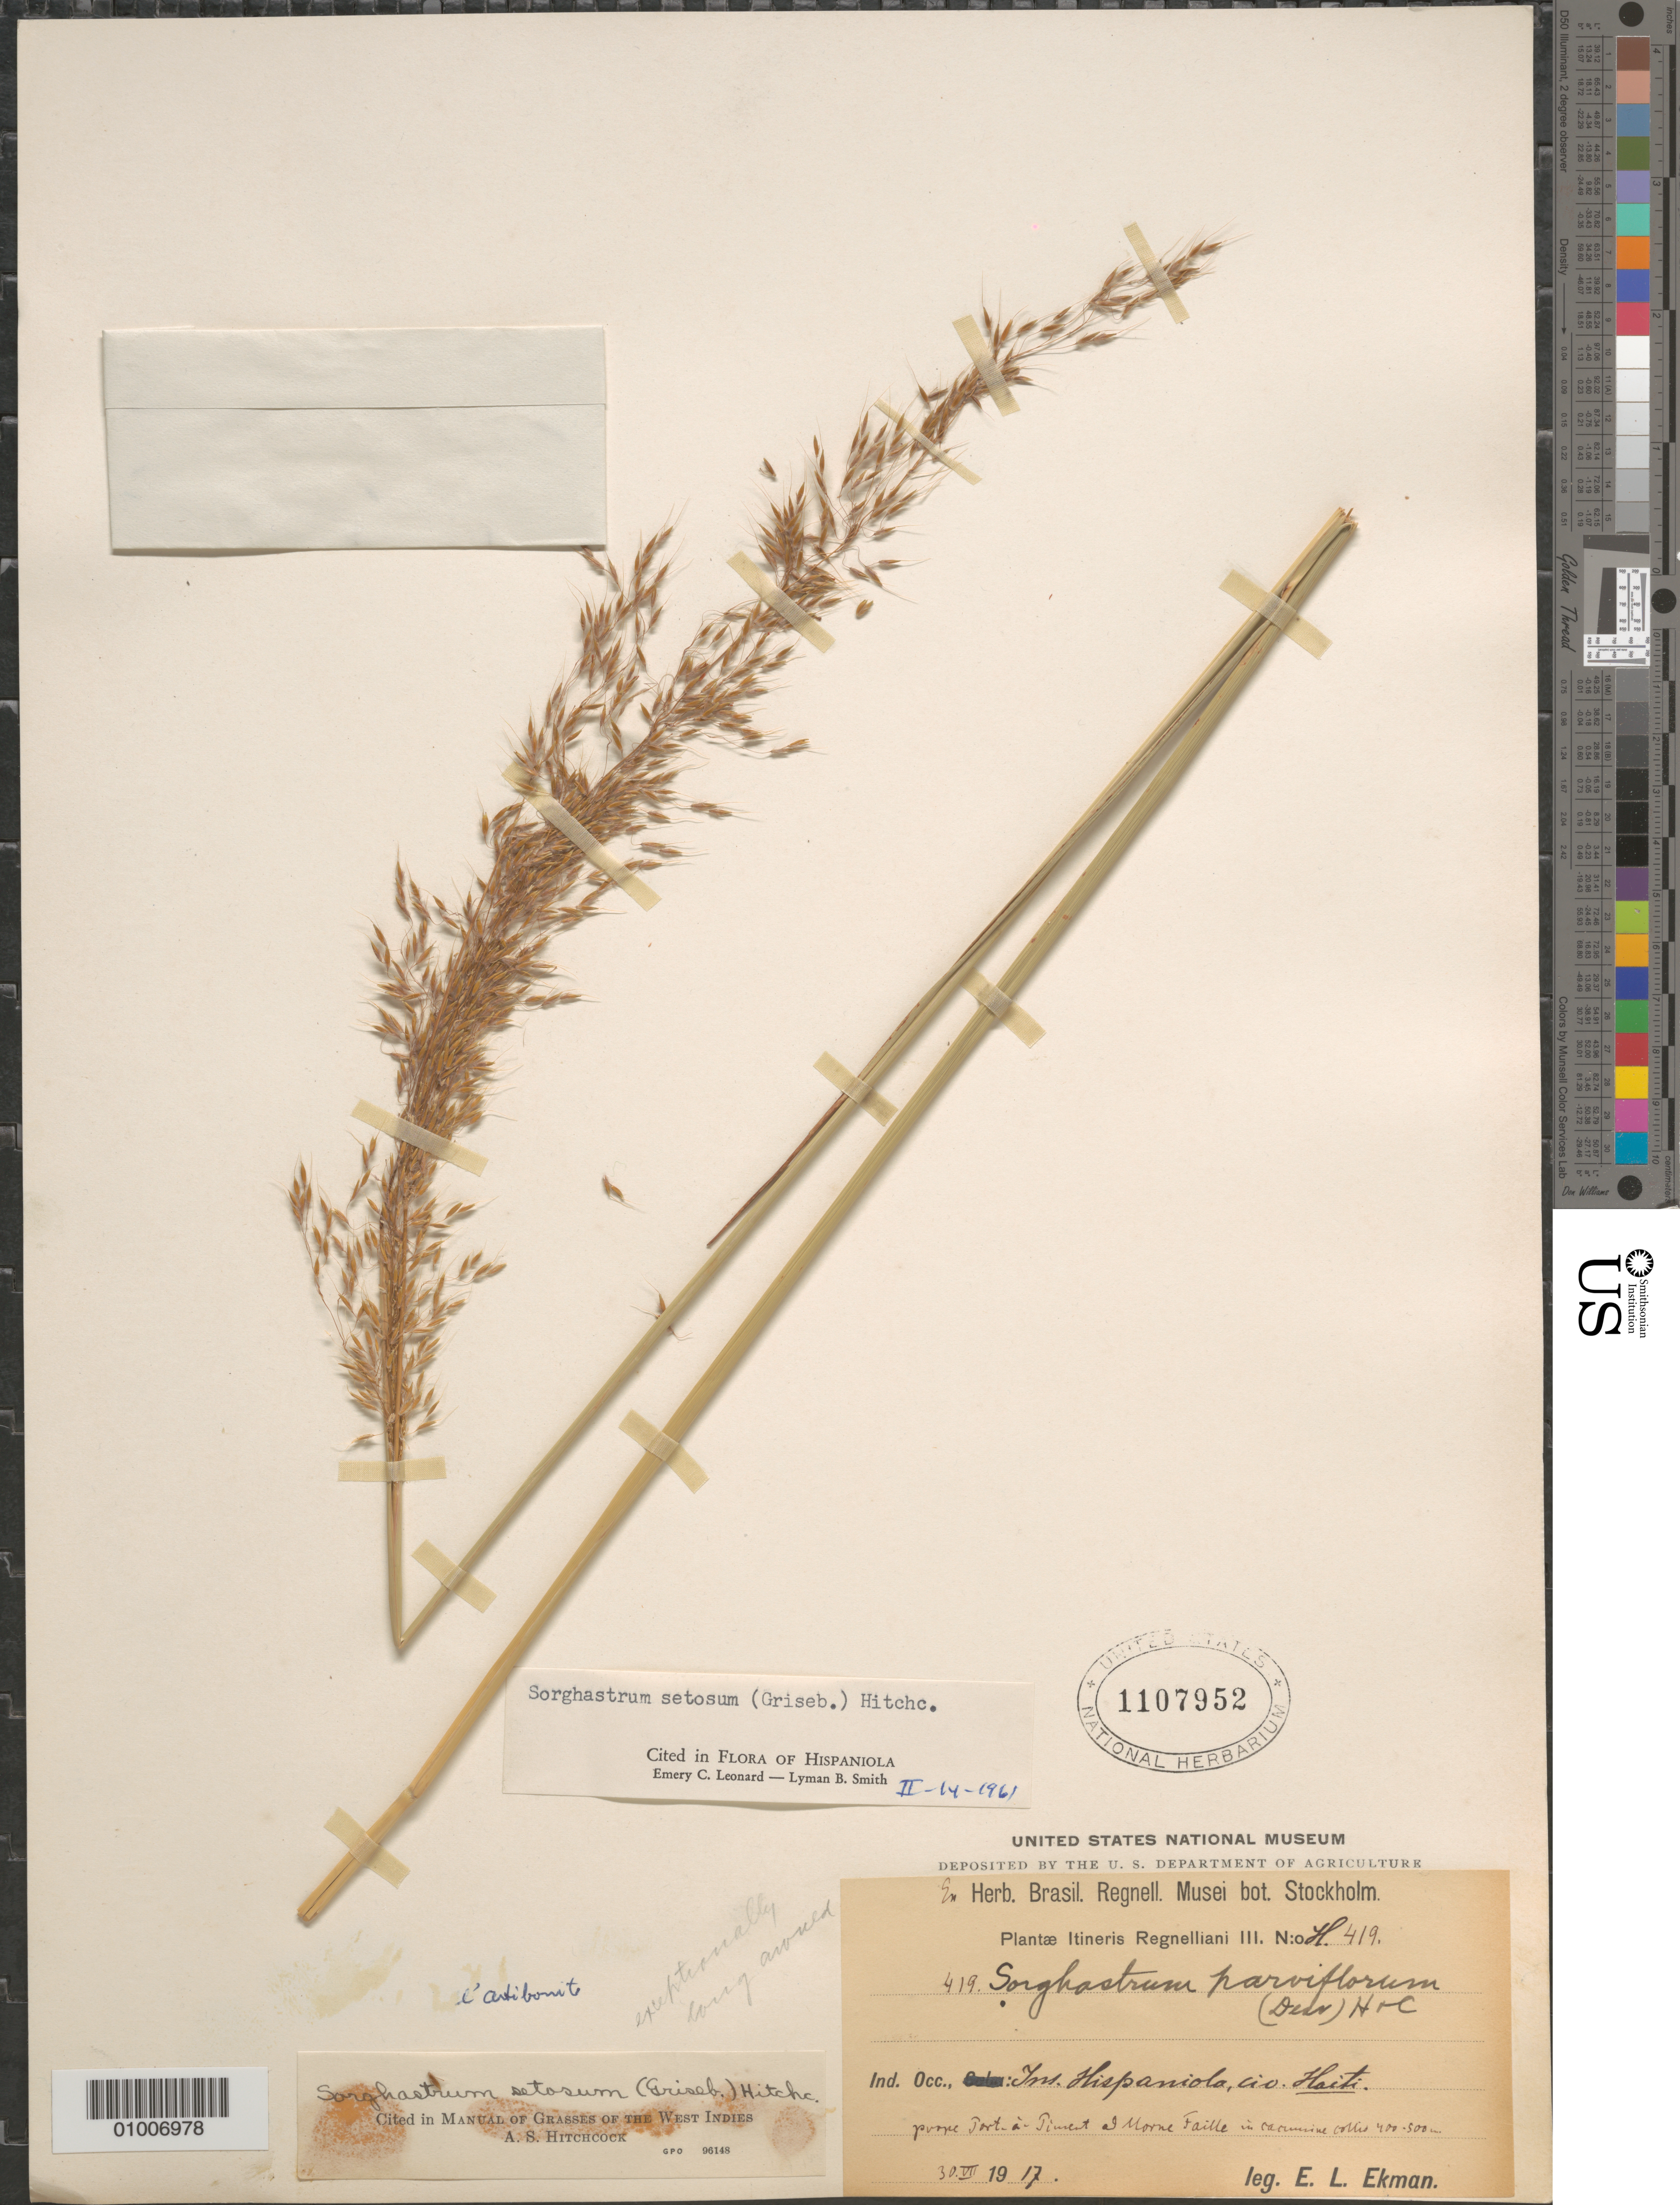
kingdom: Plantae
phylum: Tracheophyta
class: Liliopsida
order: Poales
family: Poaceae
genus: Sorghastrum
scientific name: Sorghastrum setosum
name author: (Griseb.) Hitchc.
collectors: E. L. Ekman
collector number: H 419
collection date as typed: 30 Jul 1917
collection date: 1917-07-30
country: Haiti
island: Hispaniola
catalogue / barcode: US 1107952